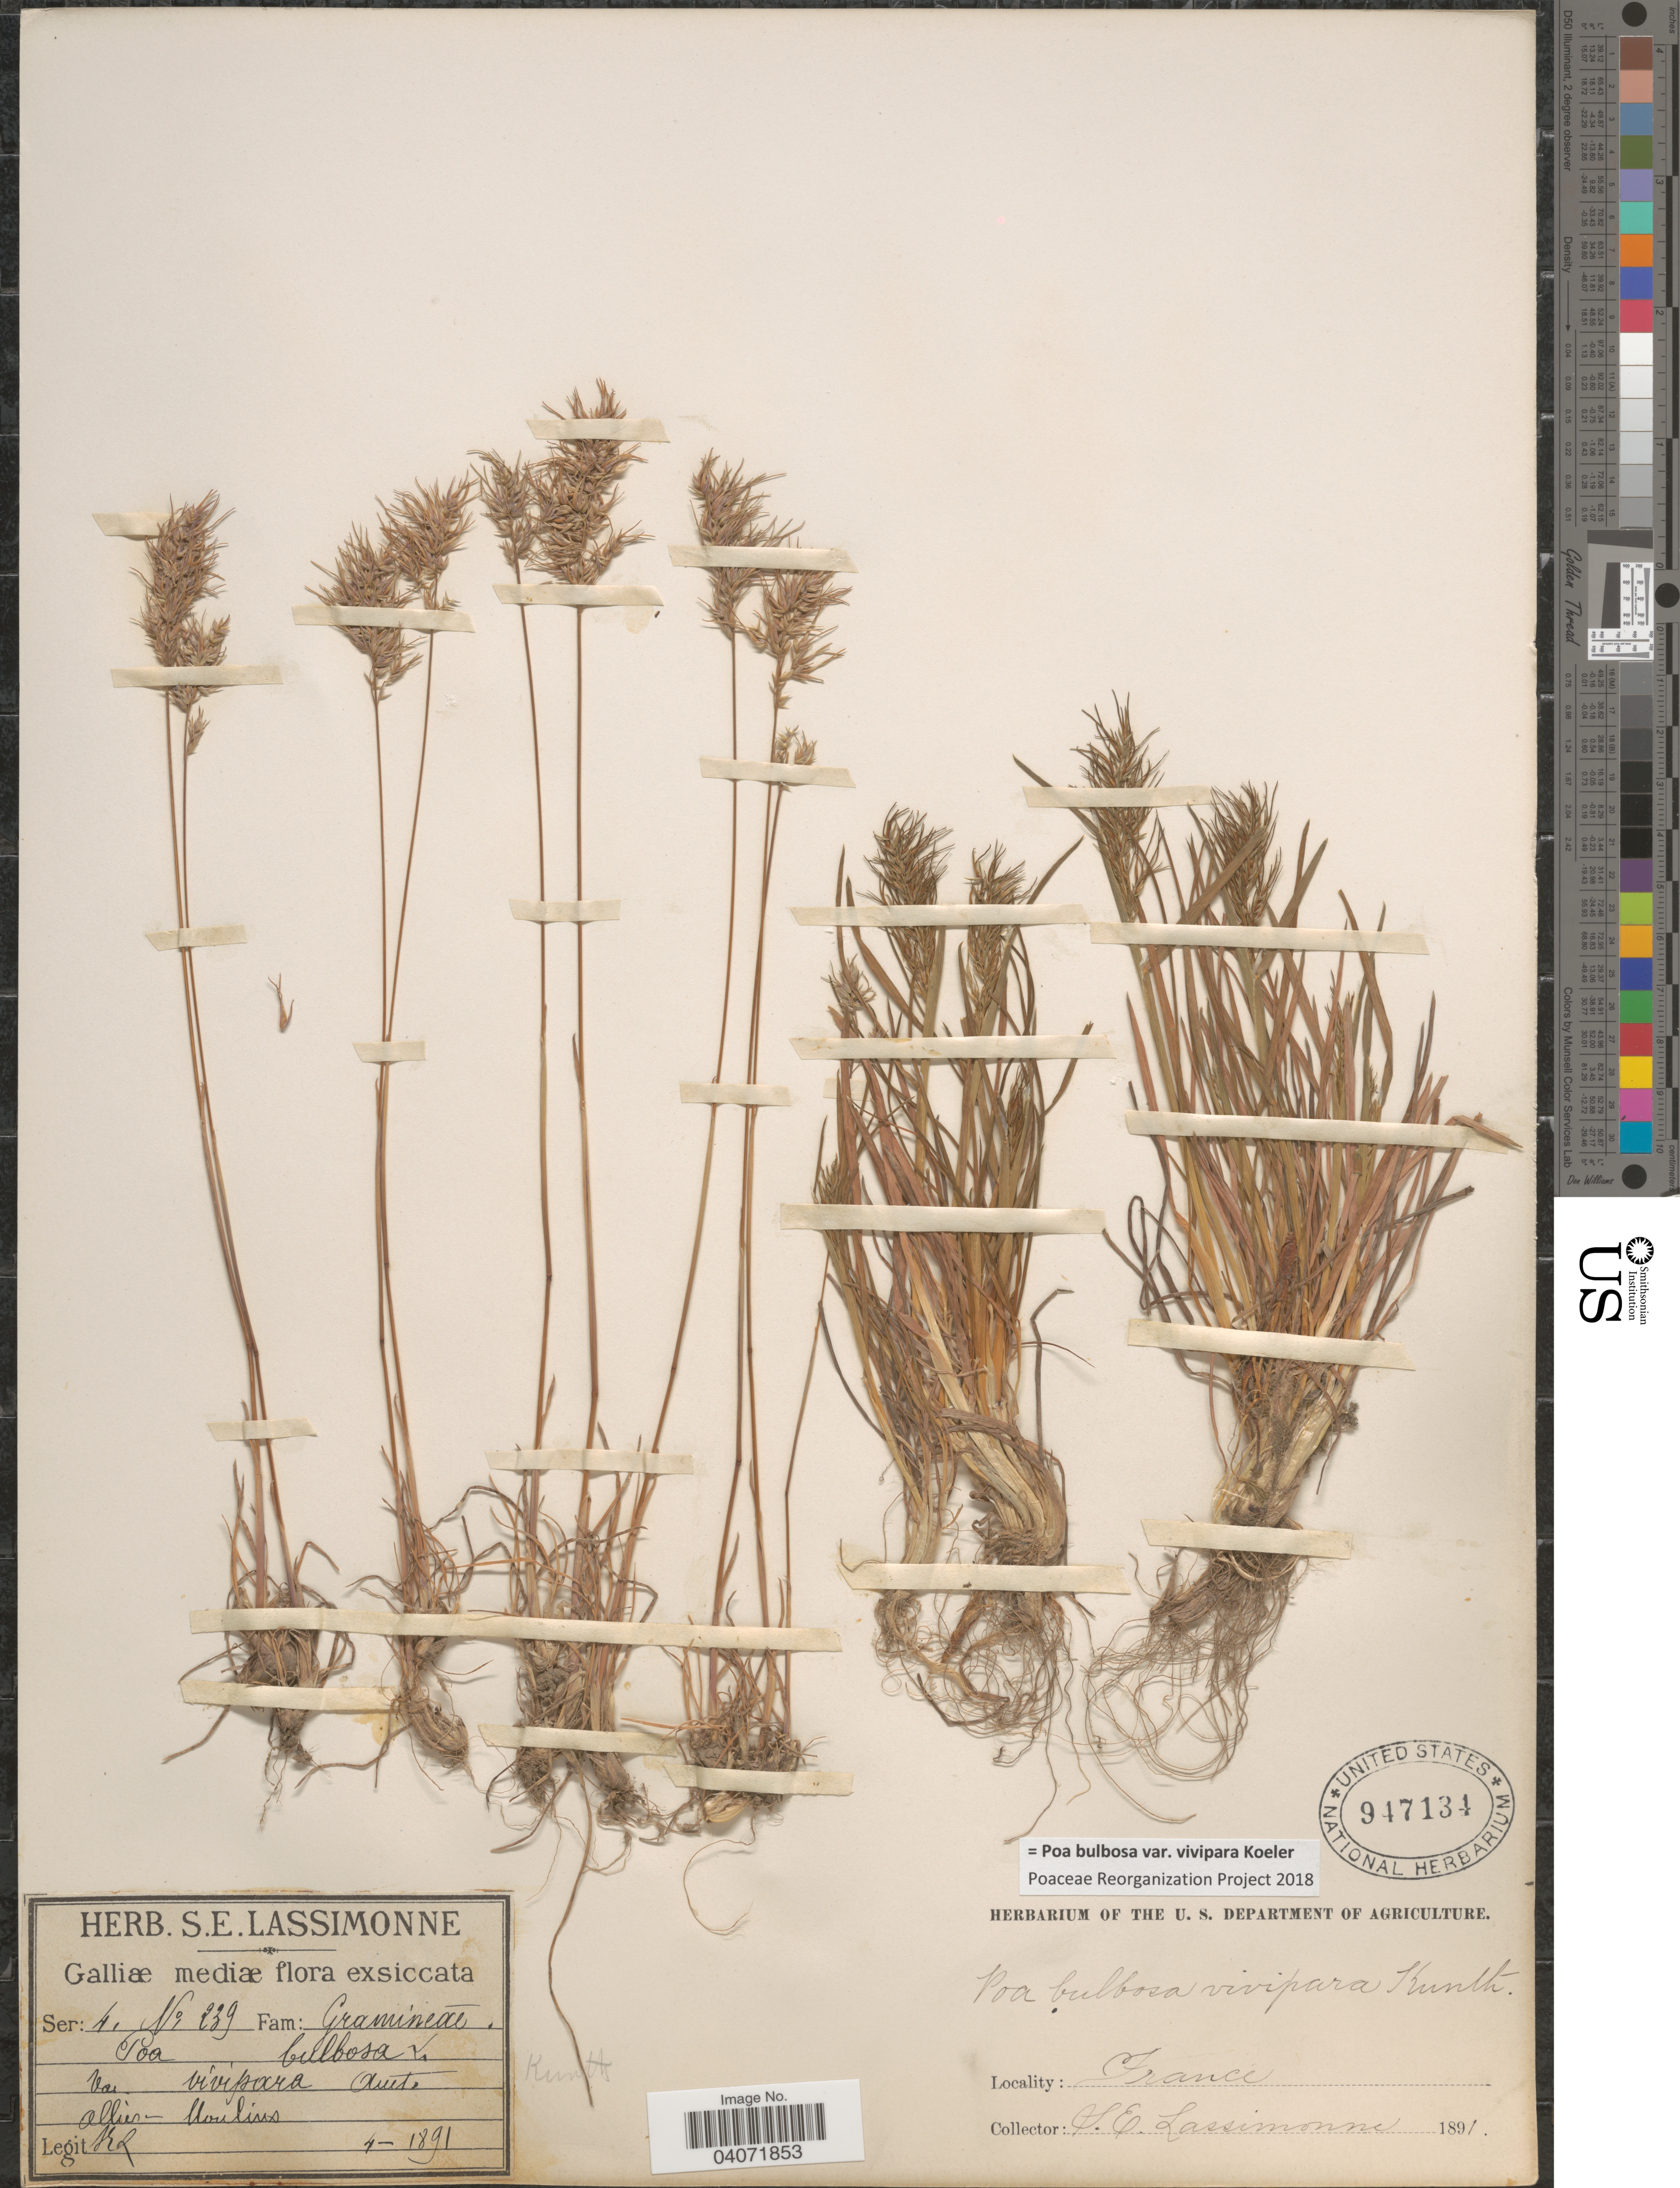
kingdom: Plantae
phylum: Tracheophyta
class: Liliopsida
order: Poales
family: Poaceae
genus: Poa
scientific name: Poa bulbosa subsp. bulbosa var. vivipara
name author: Koeler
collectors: S. Lassimonne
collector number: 239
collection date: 1891-04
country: France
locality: Galliæ mediæ. Var. vivipara auite. Allier - Moulins.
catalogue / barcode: US 947134